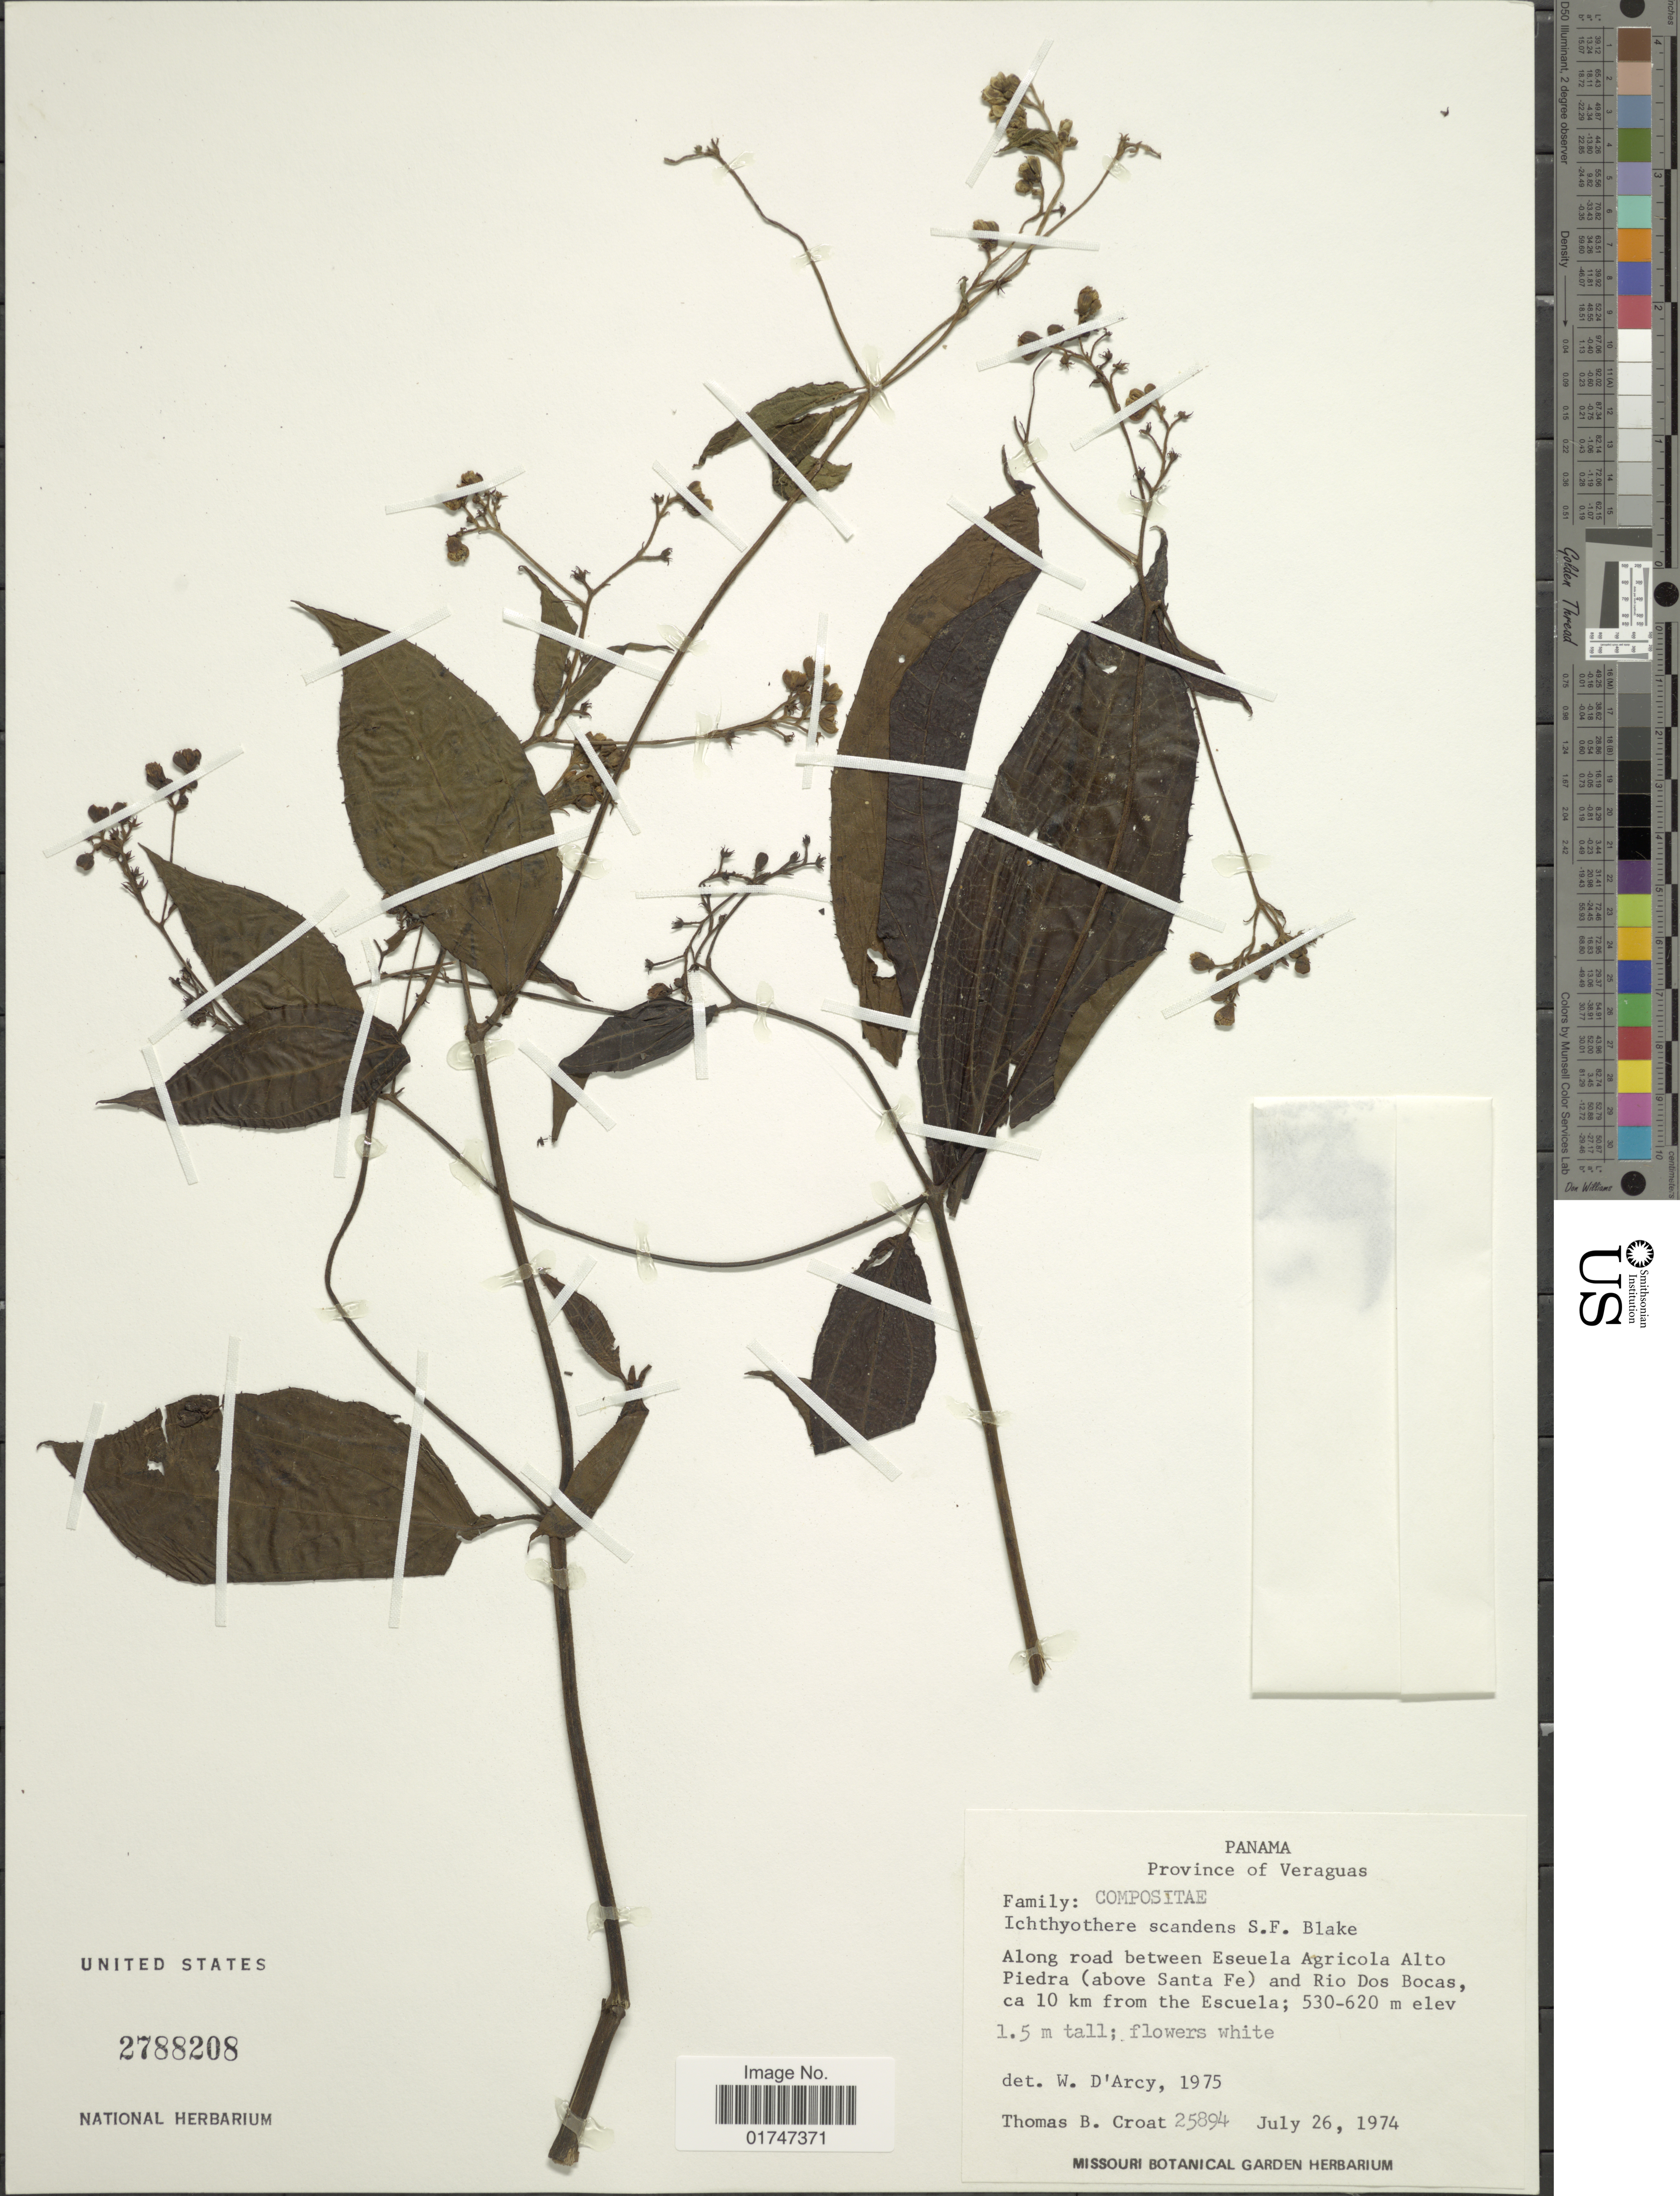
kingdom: Plantae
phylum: Tracheophyta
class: Magnoliopsida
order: Asterales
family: Asteraceae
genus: Ichthyothere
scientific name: Ichthyothere scandens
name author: S.F. Blake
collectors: T. B. Croat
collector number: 25894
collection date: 1974-07-26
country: Panama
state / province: Veraguas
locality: Province of Veraguas. Along road between Eseuela Agricola Alto Piedra (above Santa Fe) and Rio Dos Bocas, ca 10 km from the Escuela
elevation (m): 530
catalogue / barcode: US 2788208